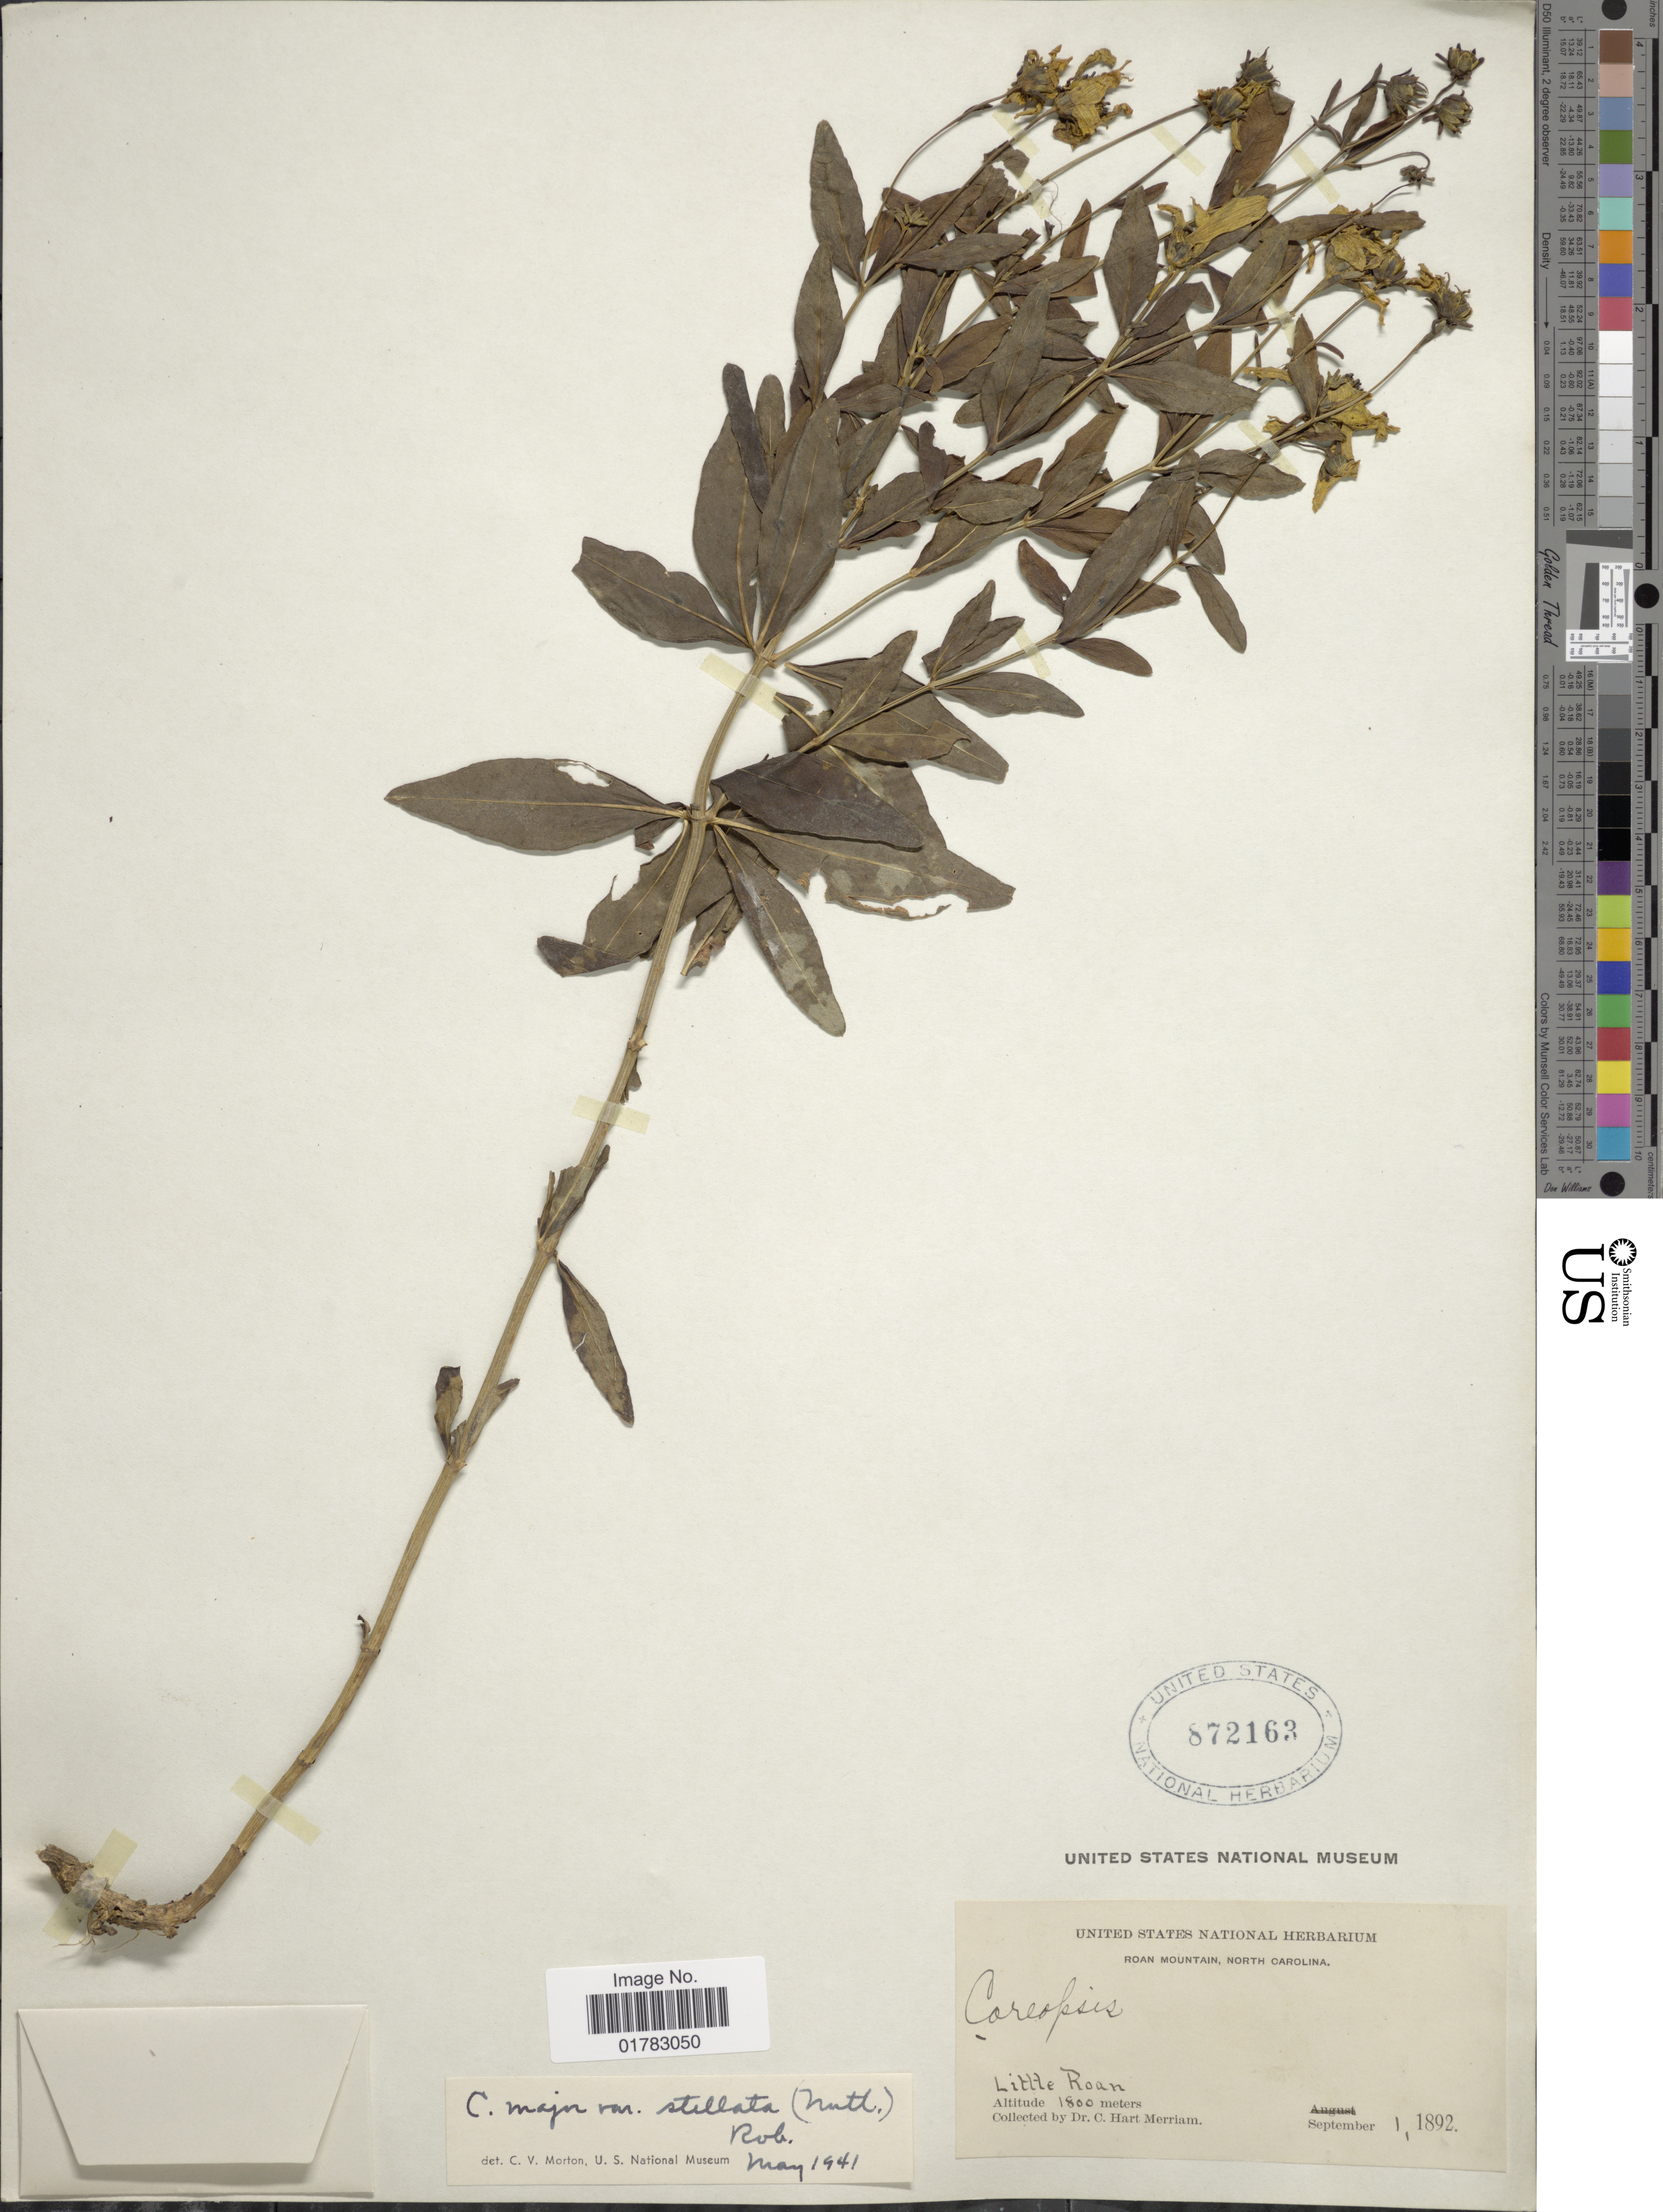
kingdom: Plantae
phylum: Tracheophyta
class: Magnoliopsida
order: Asterales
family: Asteraceae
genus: Coreopsis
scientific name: Coreopsis major var. stellata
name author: (Nutt.) Torr. & A. Gray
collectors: C. Merriam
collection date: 1892-09-01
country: United States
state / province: North Carolina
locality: Roan Mountain, Little Roan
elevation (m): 1800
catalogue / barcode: US 872163